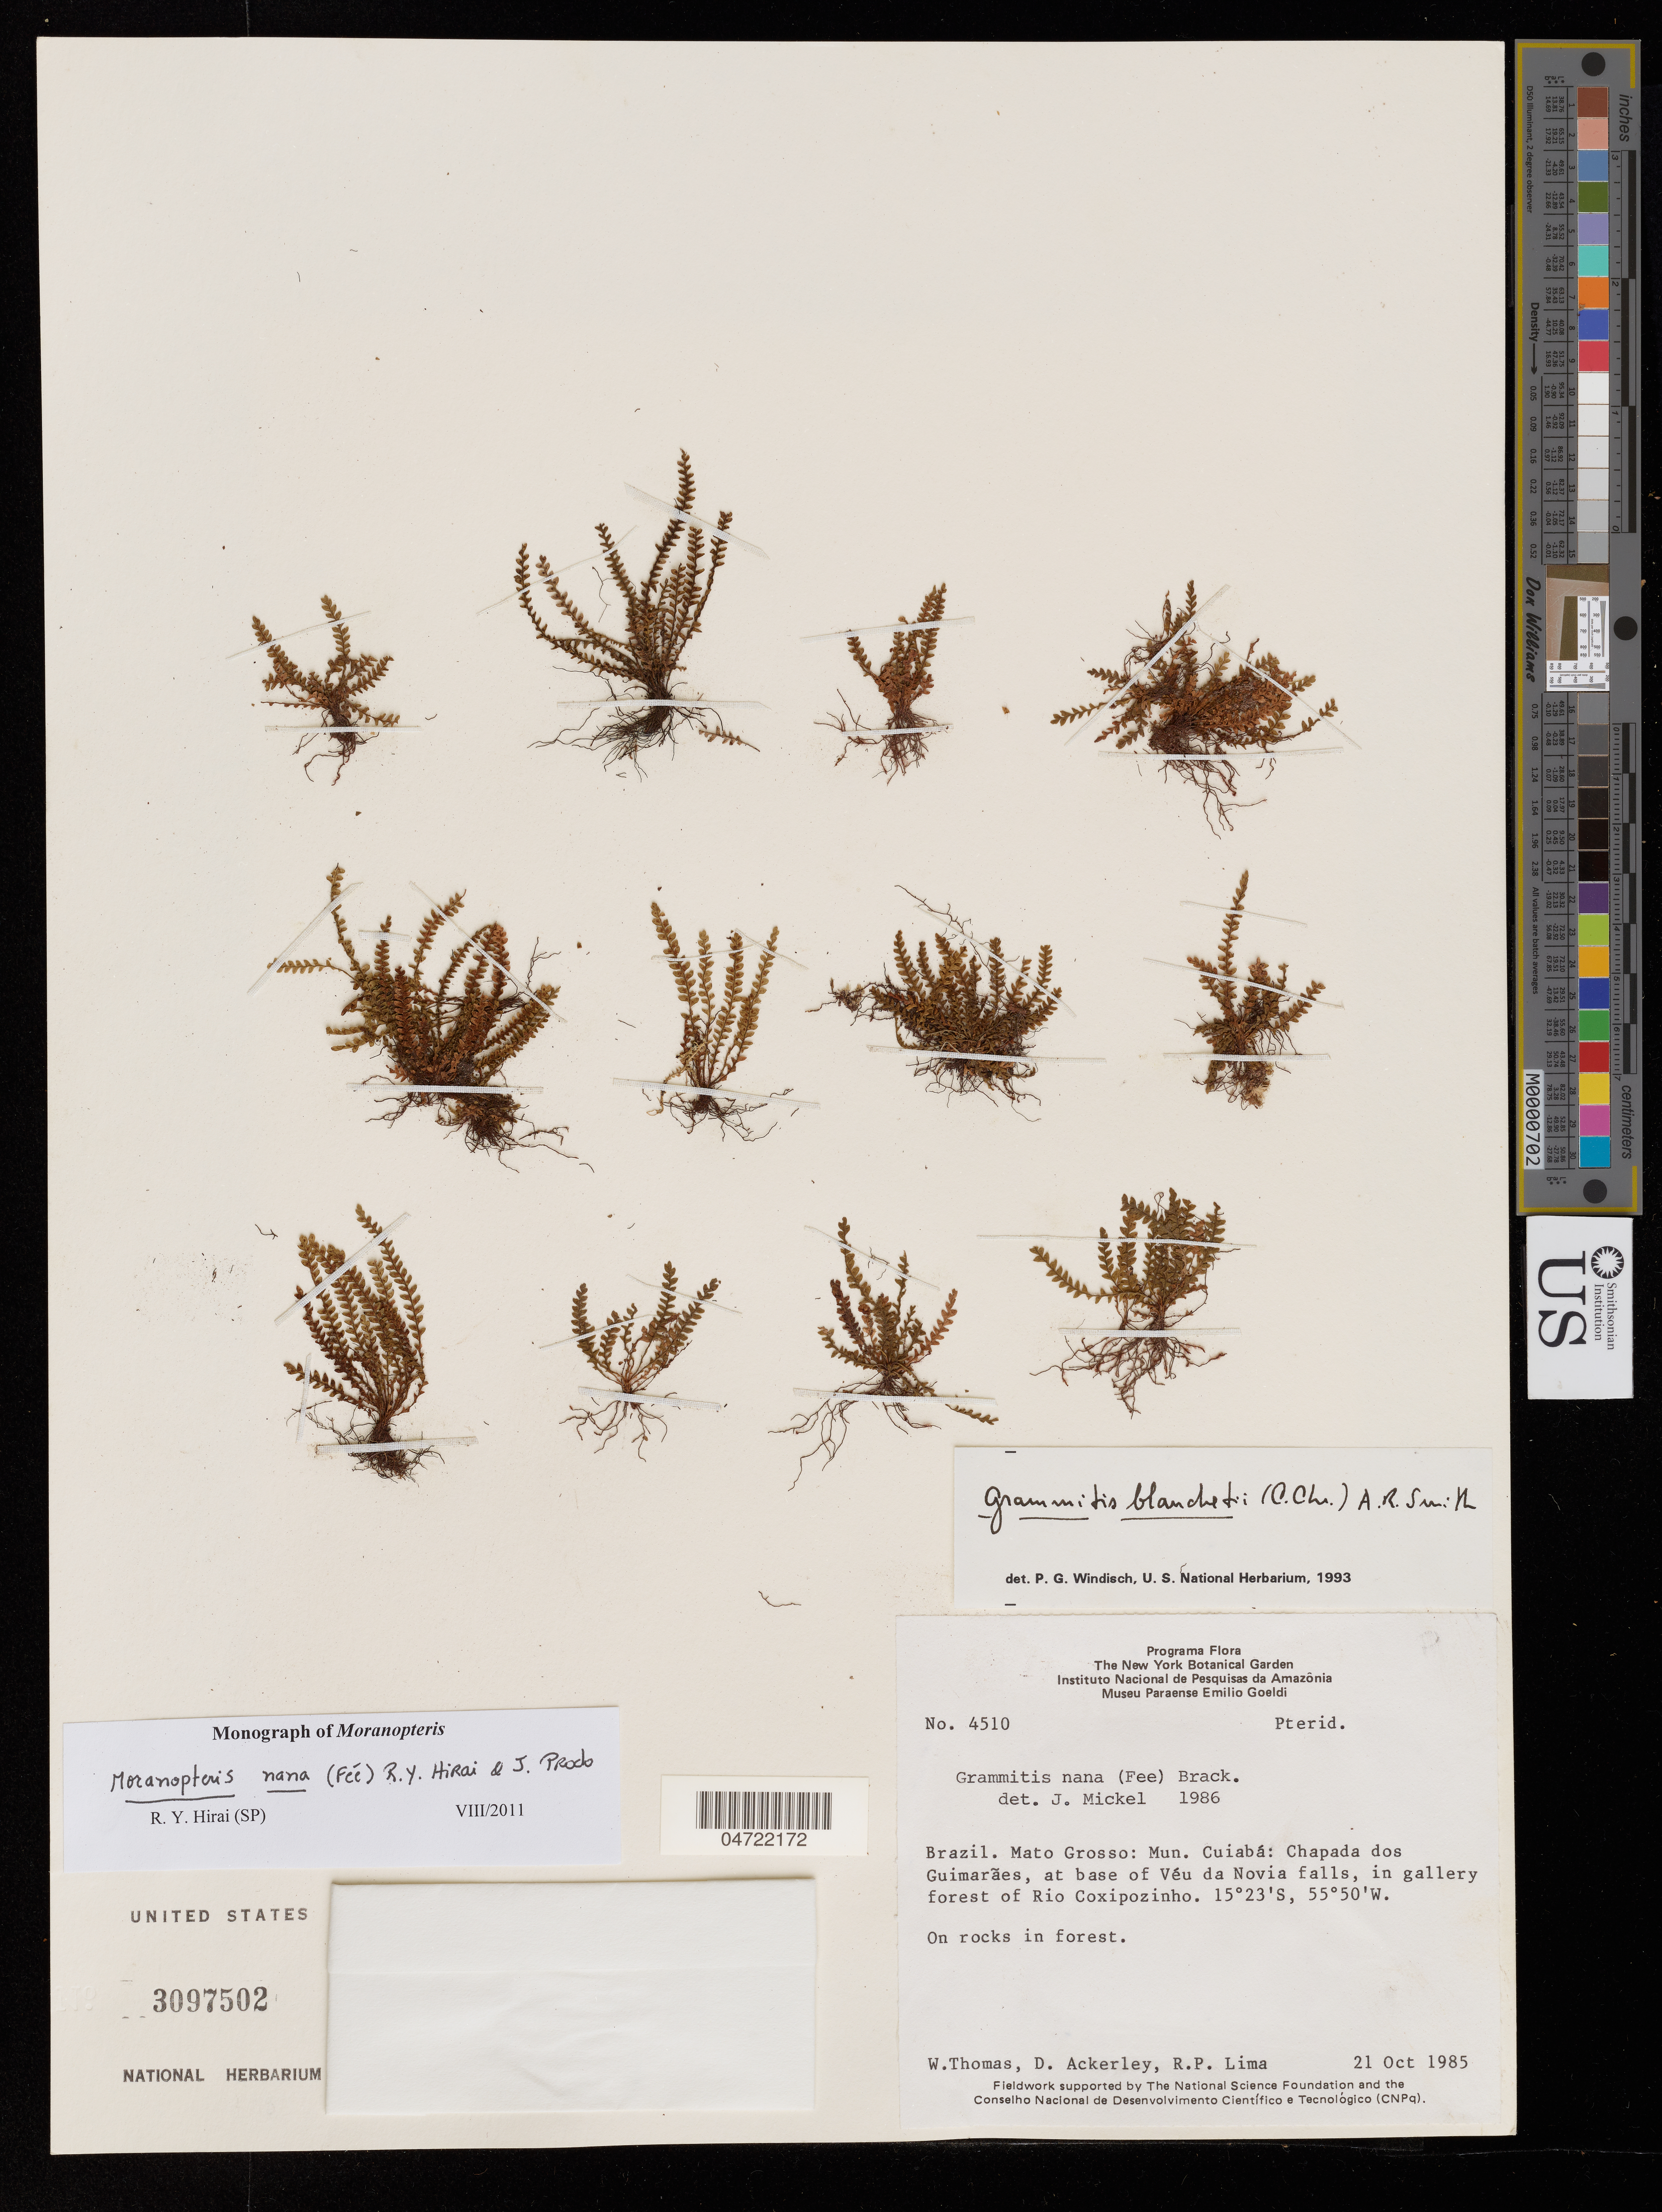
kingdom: Plantae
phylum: Tracheophyta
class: Polypodiopsida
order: Polypodiales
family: Polypodiaceae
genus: Moranopteris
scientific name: Moranopteris nana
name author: (Fée) R. Y. Hirai & J. Prado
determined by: Hirai, R. Y., (SP)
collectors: W. Thomas, D. Ackerley & R. P. Lima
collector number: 4510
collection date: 1985-10-21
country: Brazil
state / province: Mato Grosso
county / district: Cuiabá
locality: Chapada dos Guimarães at base of Véu da Novia falls, in gallery forest of Rio Coxipozinho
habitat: In gallery forest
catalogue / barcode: US 3097502